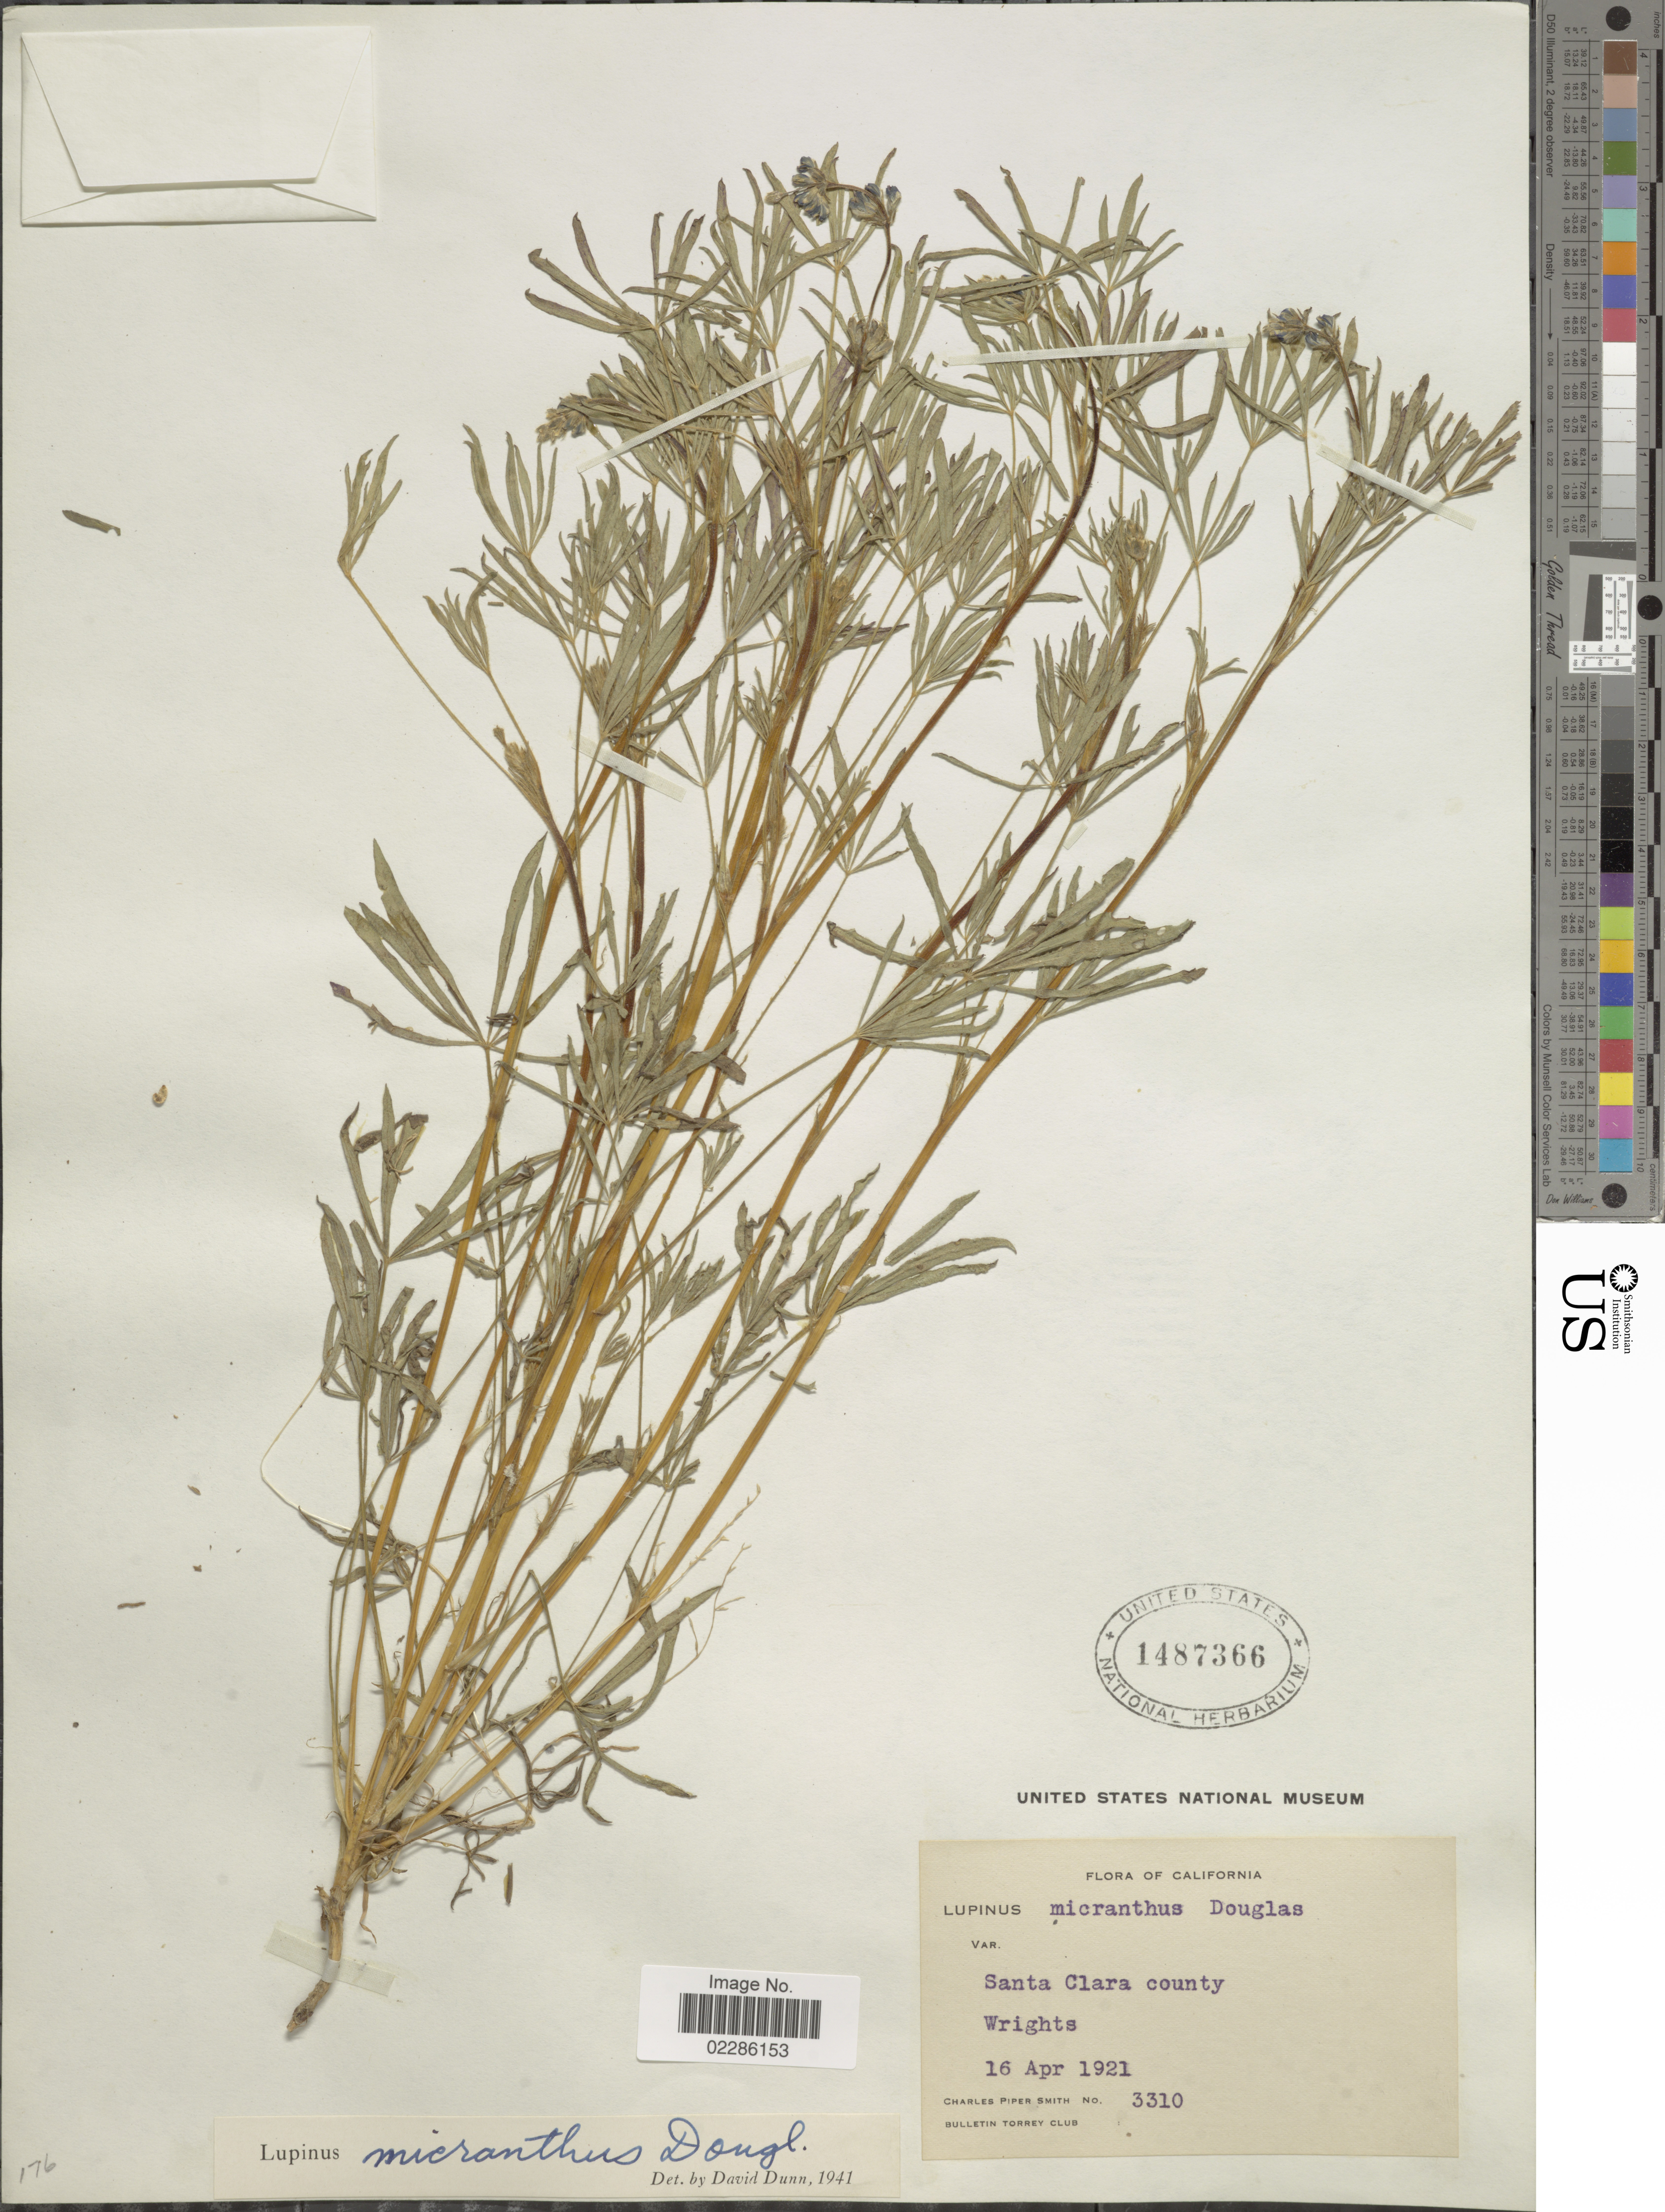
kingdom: Plantae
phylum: Tracheophyta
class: Magnoliopsida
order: Fabales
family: Fabaceae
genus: Lupinus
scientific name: Lupinus micranthus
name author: Douglas ex Lindl.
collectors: C. P. Smith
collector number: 3310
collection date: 1921-04-16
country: United States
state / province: California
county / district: Santa Clara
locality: Santa Clara county, Wrights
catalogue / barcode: US 1487366